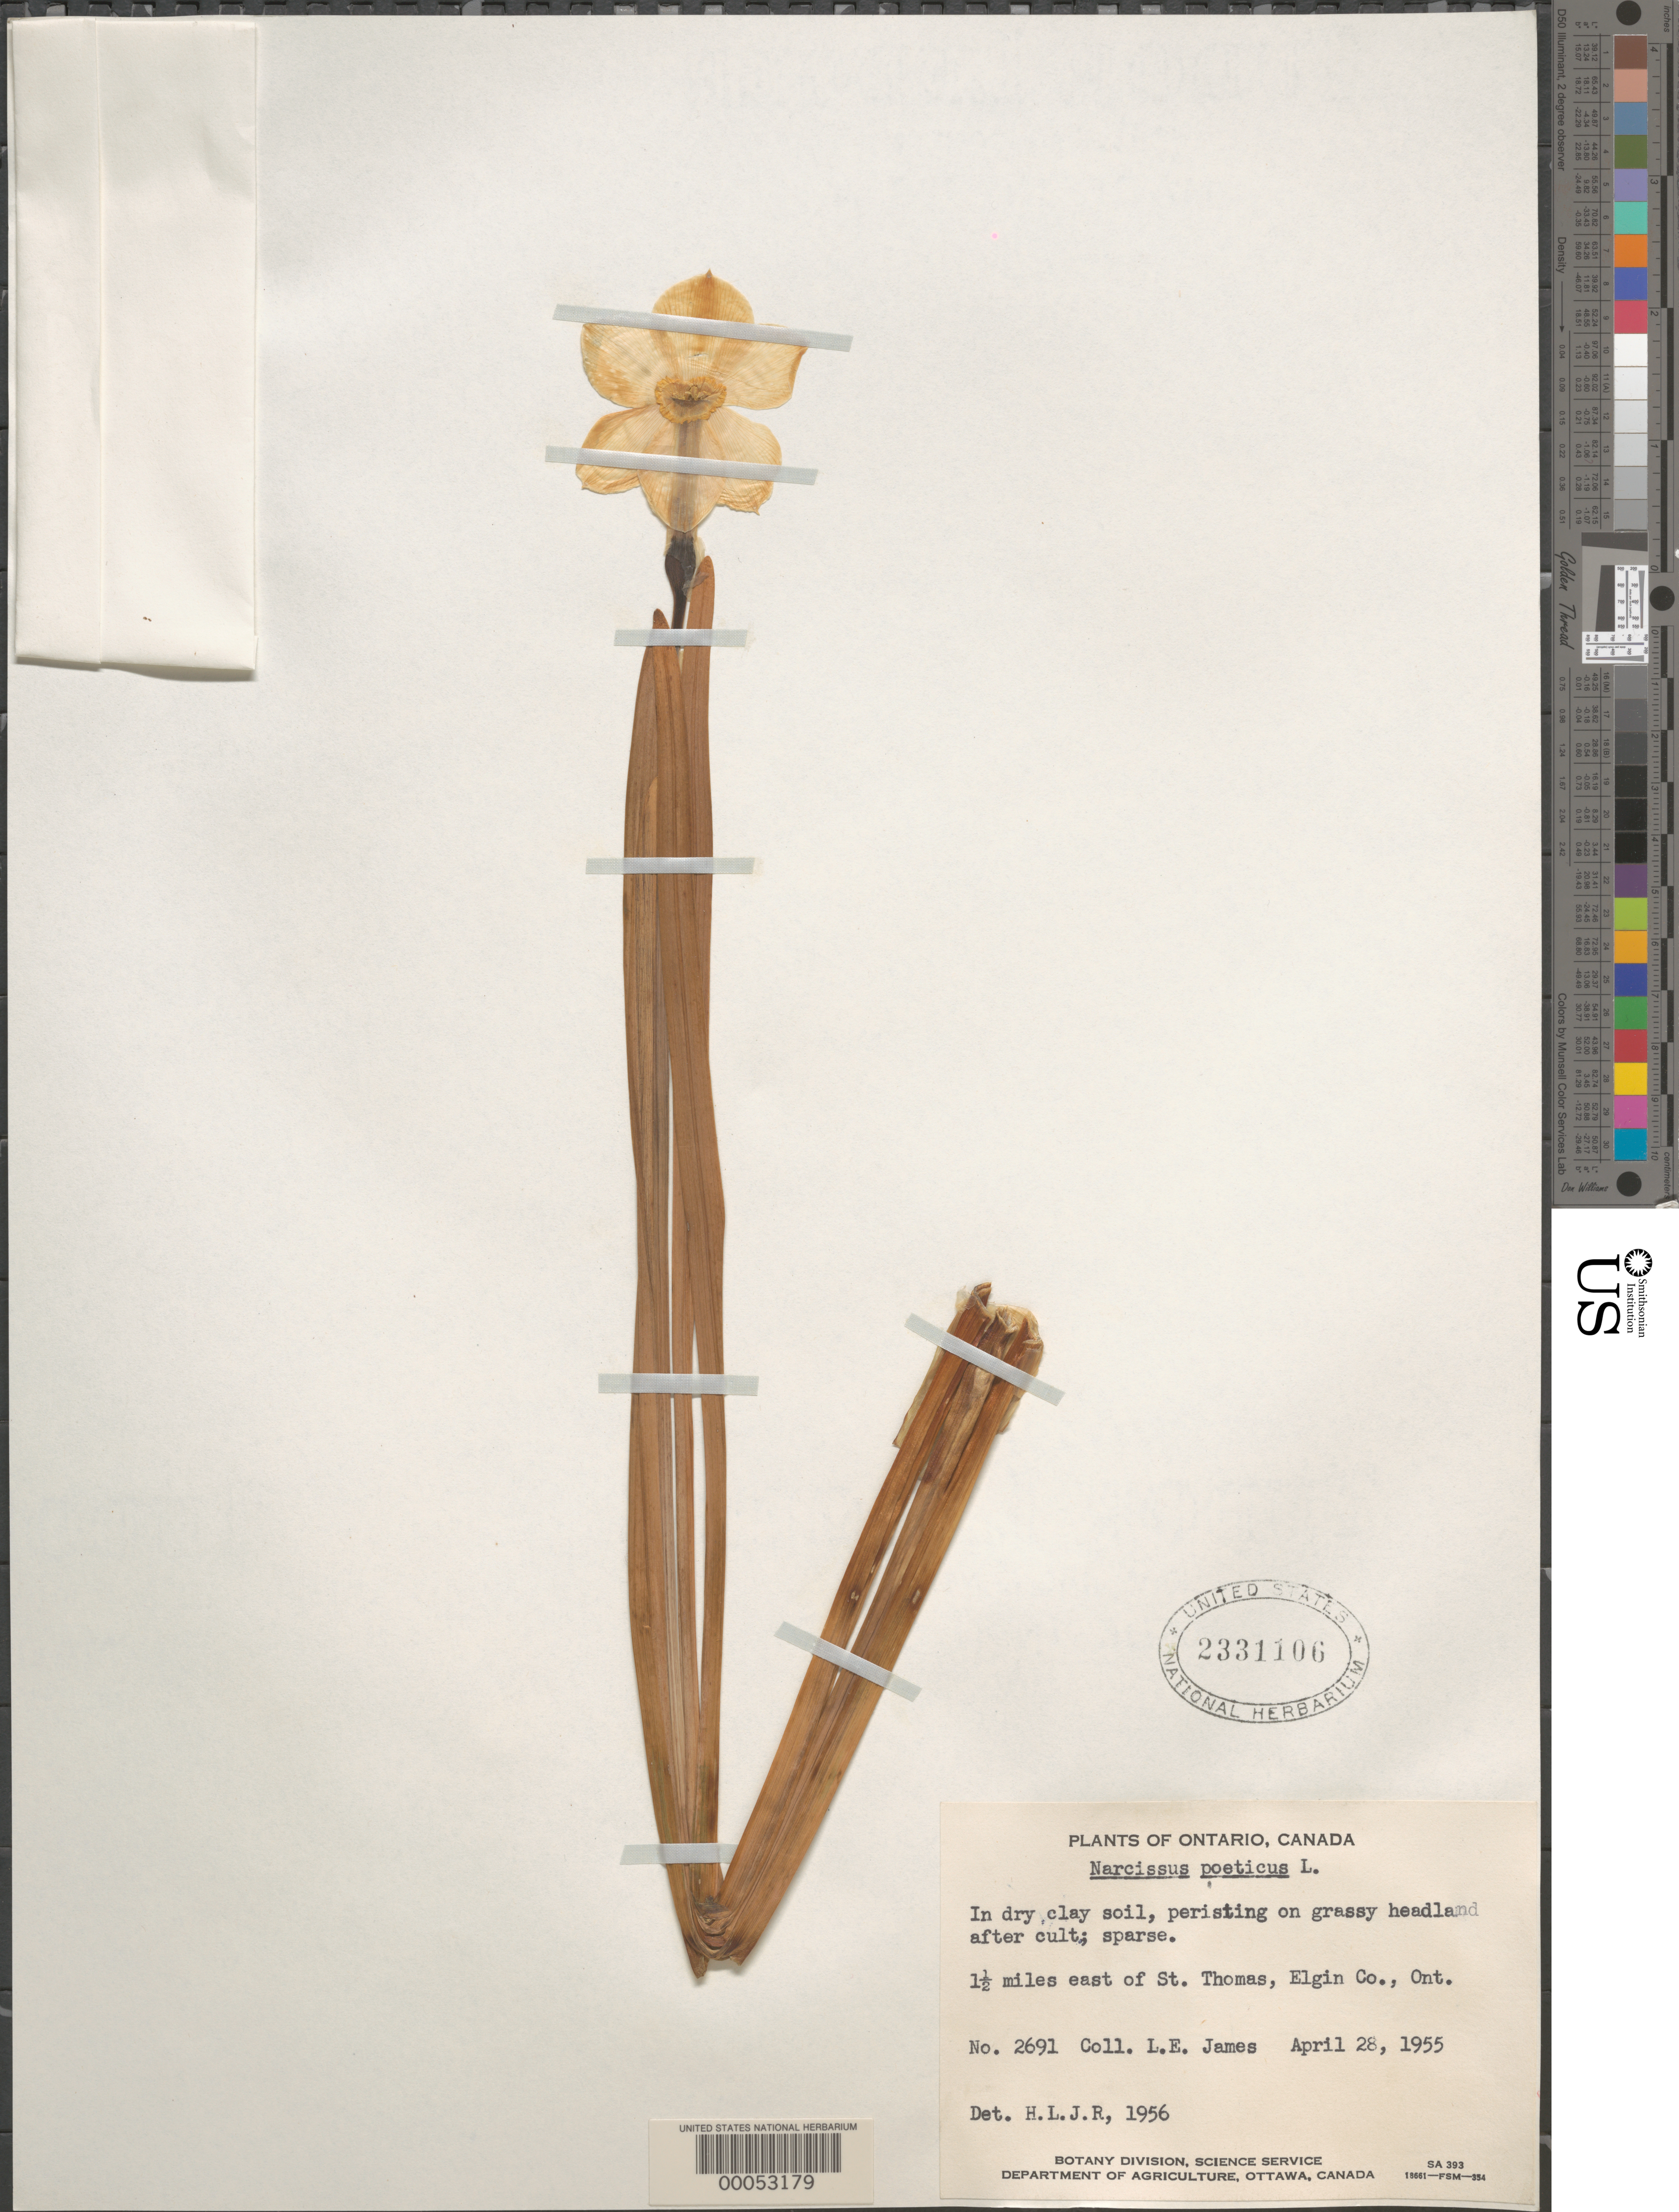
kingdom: Plantae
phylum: Tracheophyta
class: Liliopsida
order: Asparagales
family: Amaryllidaceae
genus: Narcissus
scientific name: Narcissus poeticus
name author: L.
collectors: L. E. James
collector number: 2691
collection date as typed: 28 Apr 1955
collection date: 1955-04-28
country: Canada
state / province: Ontario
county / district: Elgin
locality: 1.5 mi. e of st. thomas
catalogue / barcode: US 2331106